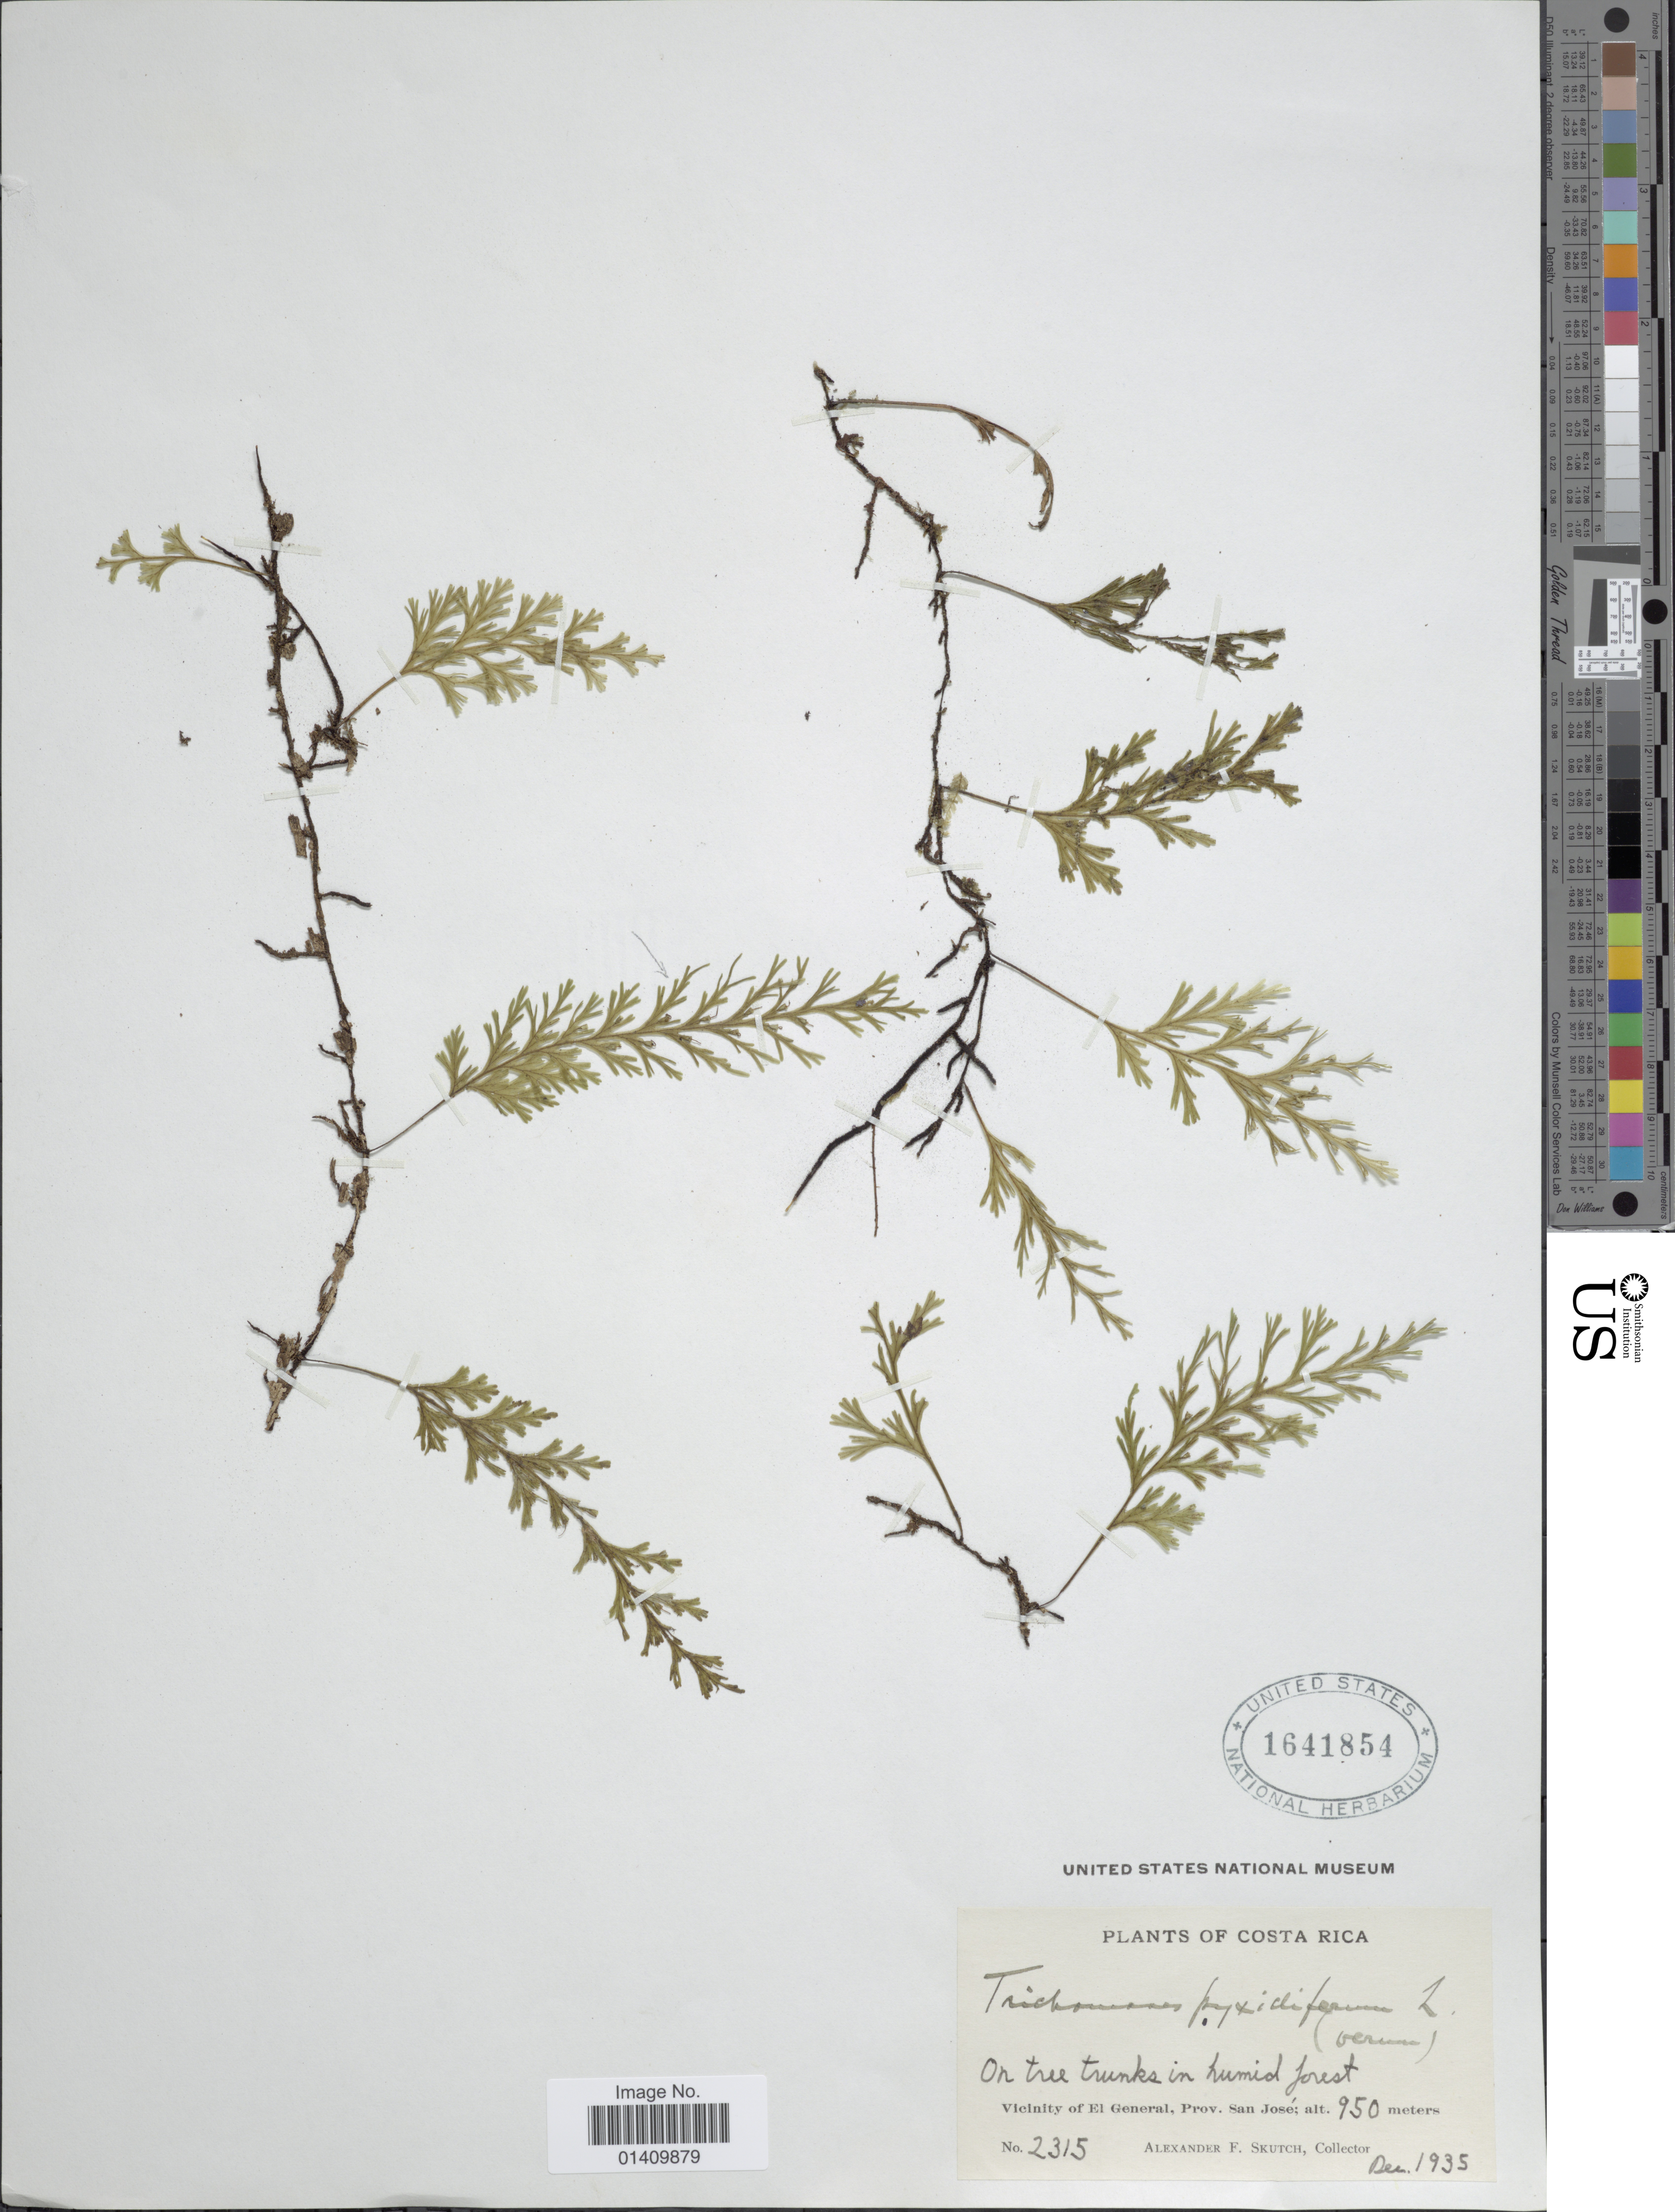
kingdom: Plantae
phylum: Tracheophyta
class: Polypodiopsida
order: Hymenophyllales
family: Hymenophyllaceae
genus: Polyphlebium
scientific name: Polyphlebium pyxidiferum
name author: (L.) Ebihara & Dubuisson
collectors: A. F. Skutch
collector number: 2315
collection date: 1935-12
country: Costa Rica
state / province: San José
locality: Vicinity of El General prov. San José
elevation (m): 950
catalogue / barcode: US 1641854